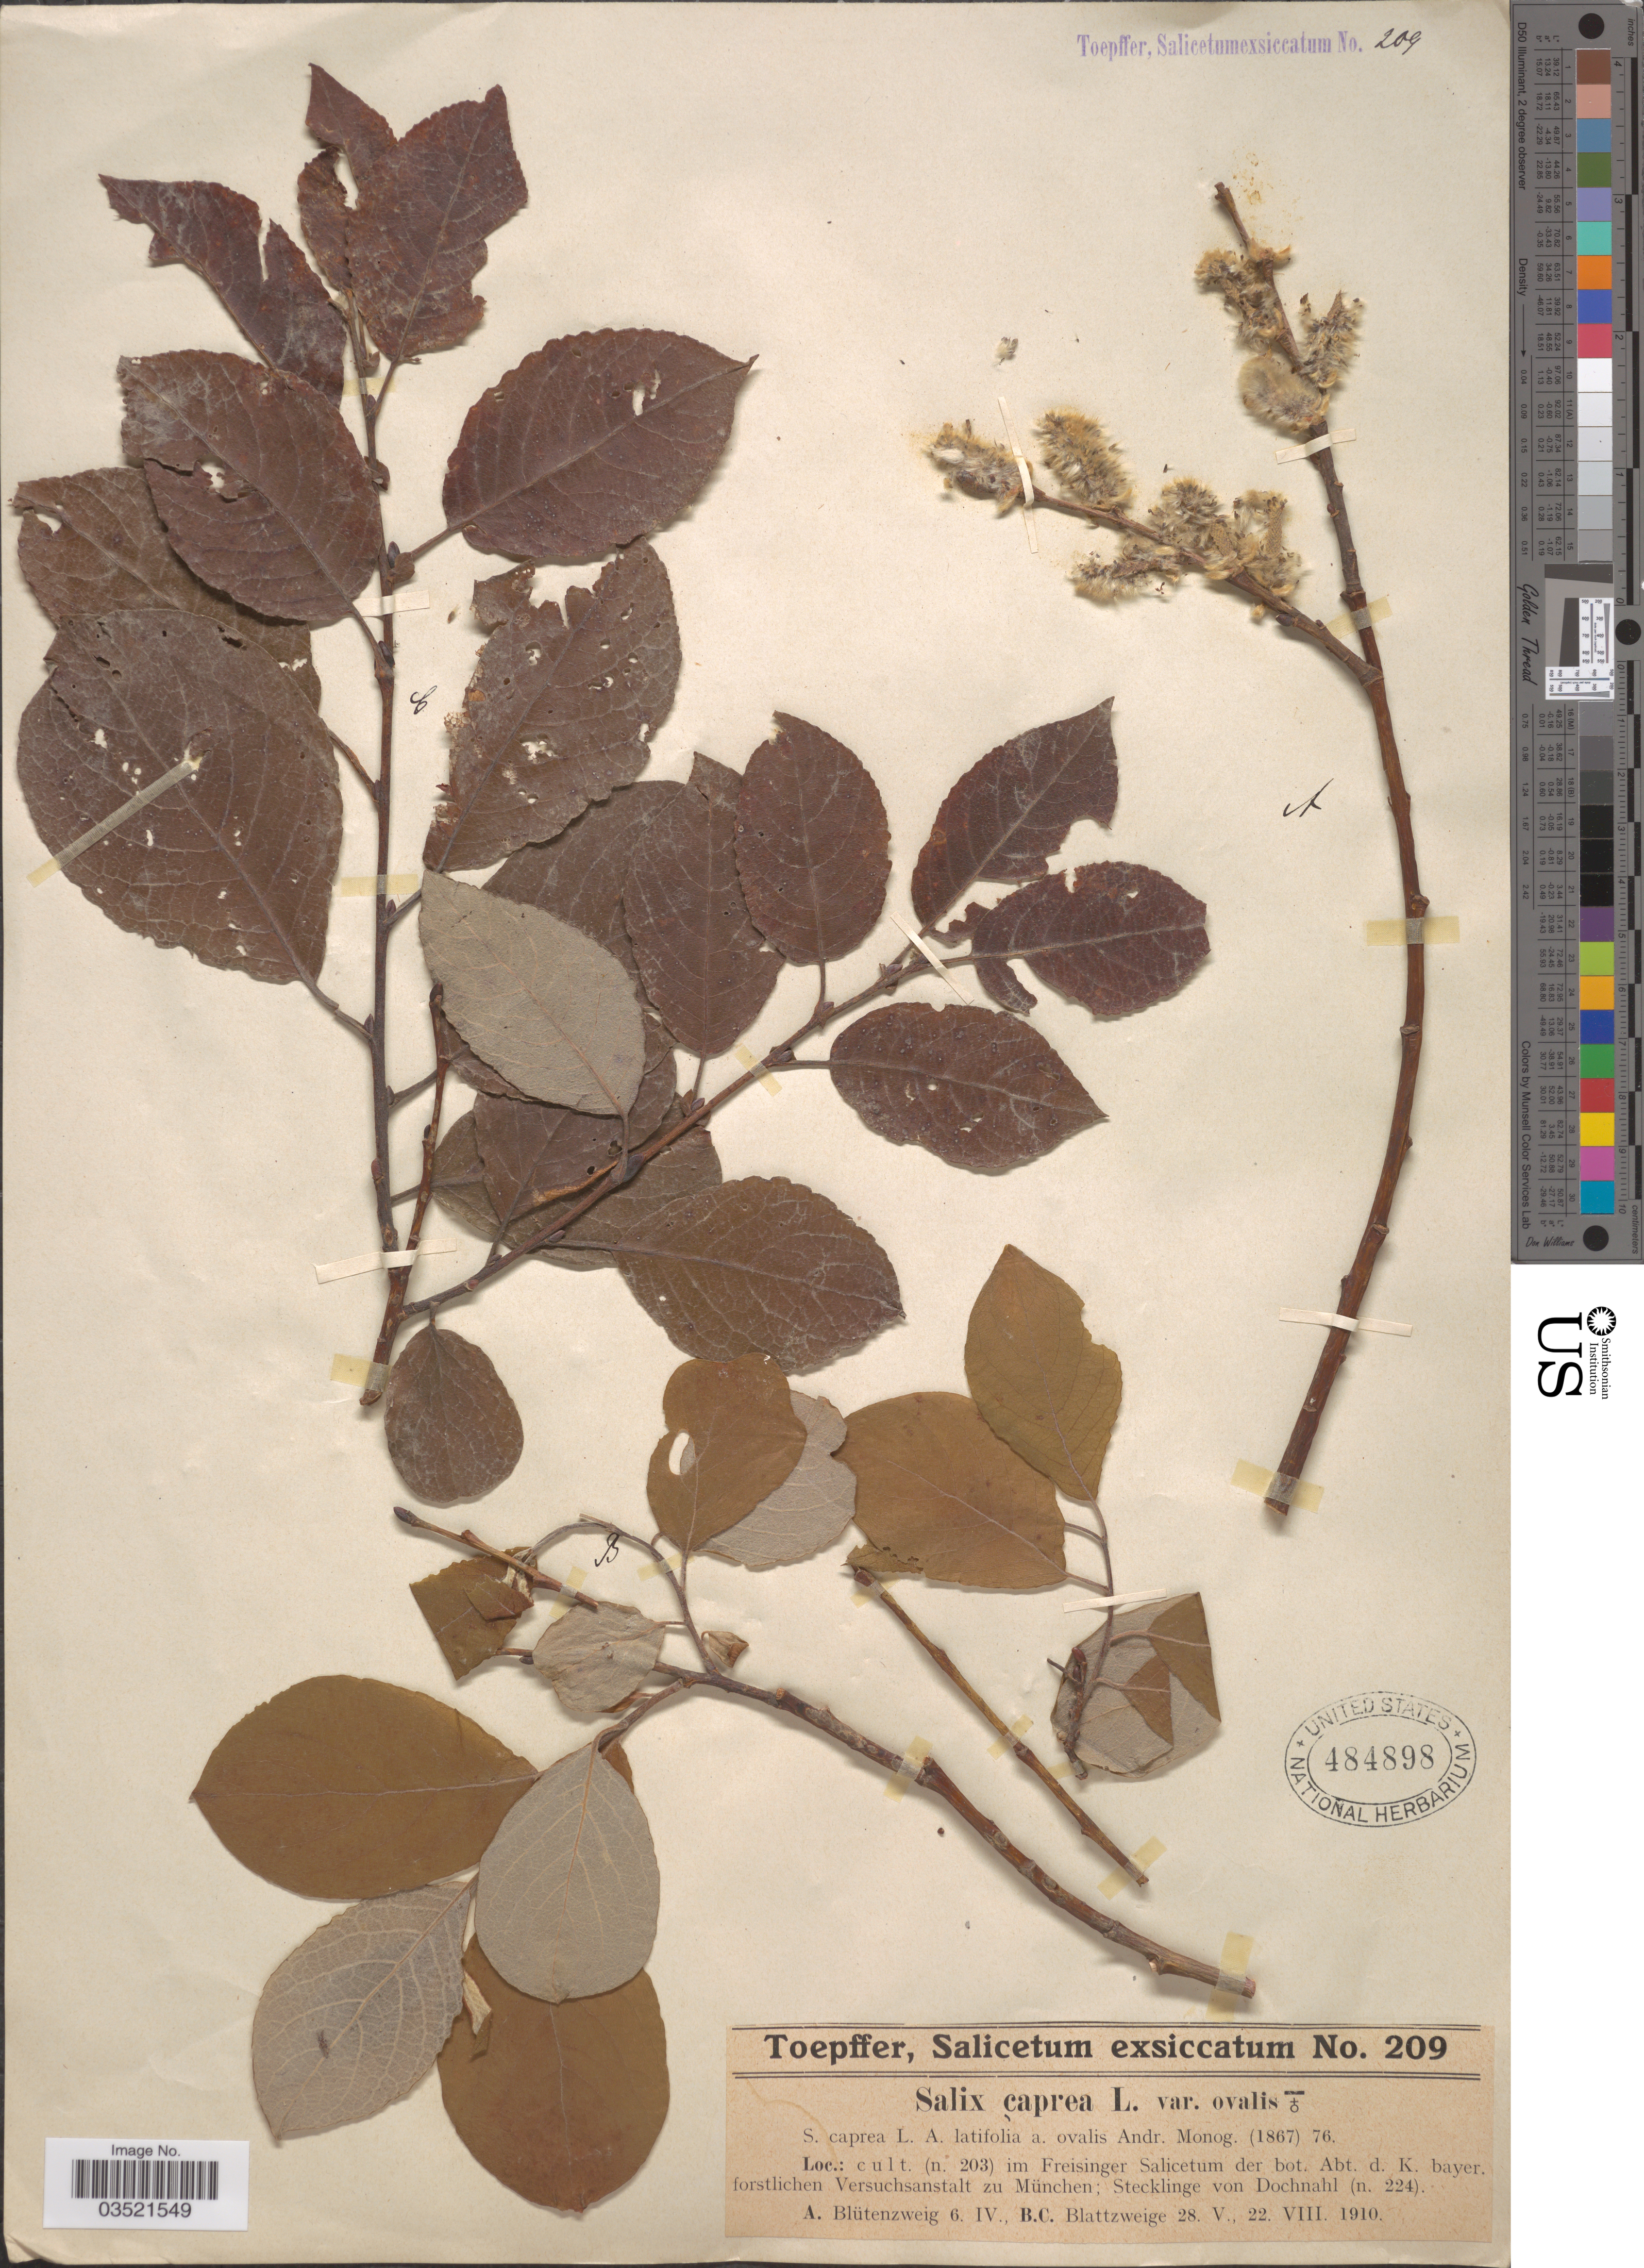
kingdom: Plantae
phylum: Tracheophyta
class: Magnoliopsida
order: Malpighiales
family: Salicaceae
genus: Salix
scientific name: Salix caprea var. ovalis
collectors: A. Toepffer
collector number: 209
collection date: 1910-04-06/1910-08-22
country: Germany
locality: Cult. (n. 203) im Freisinger Salicetum der bot. Abt. d. K. bayer. forstlichen Versuchsanstalt zu München; Stecklinge von Dochnahl.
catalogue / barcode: US 484898